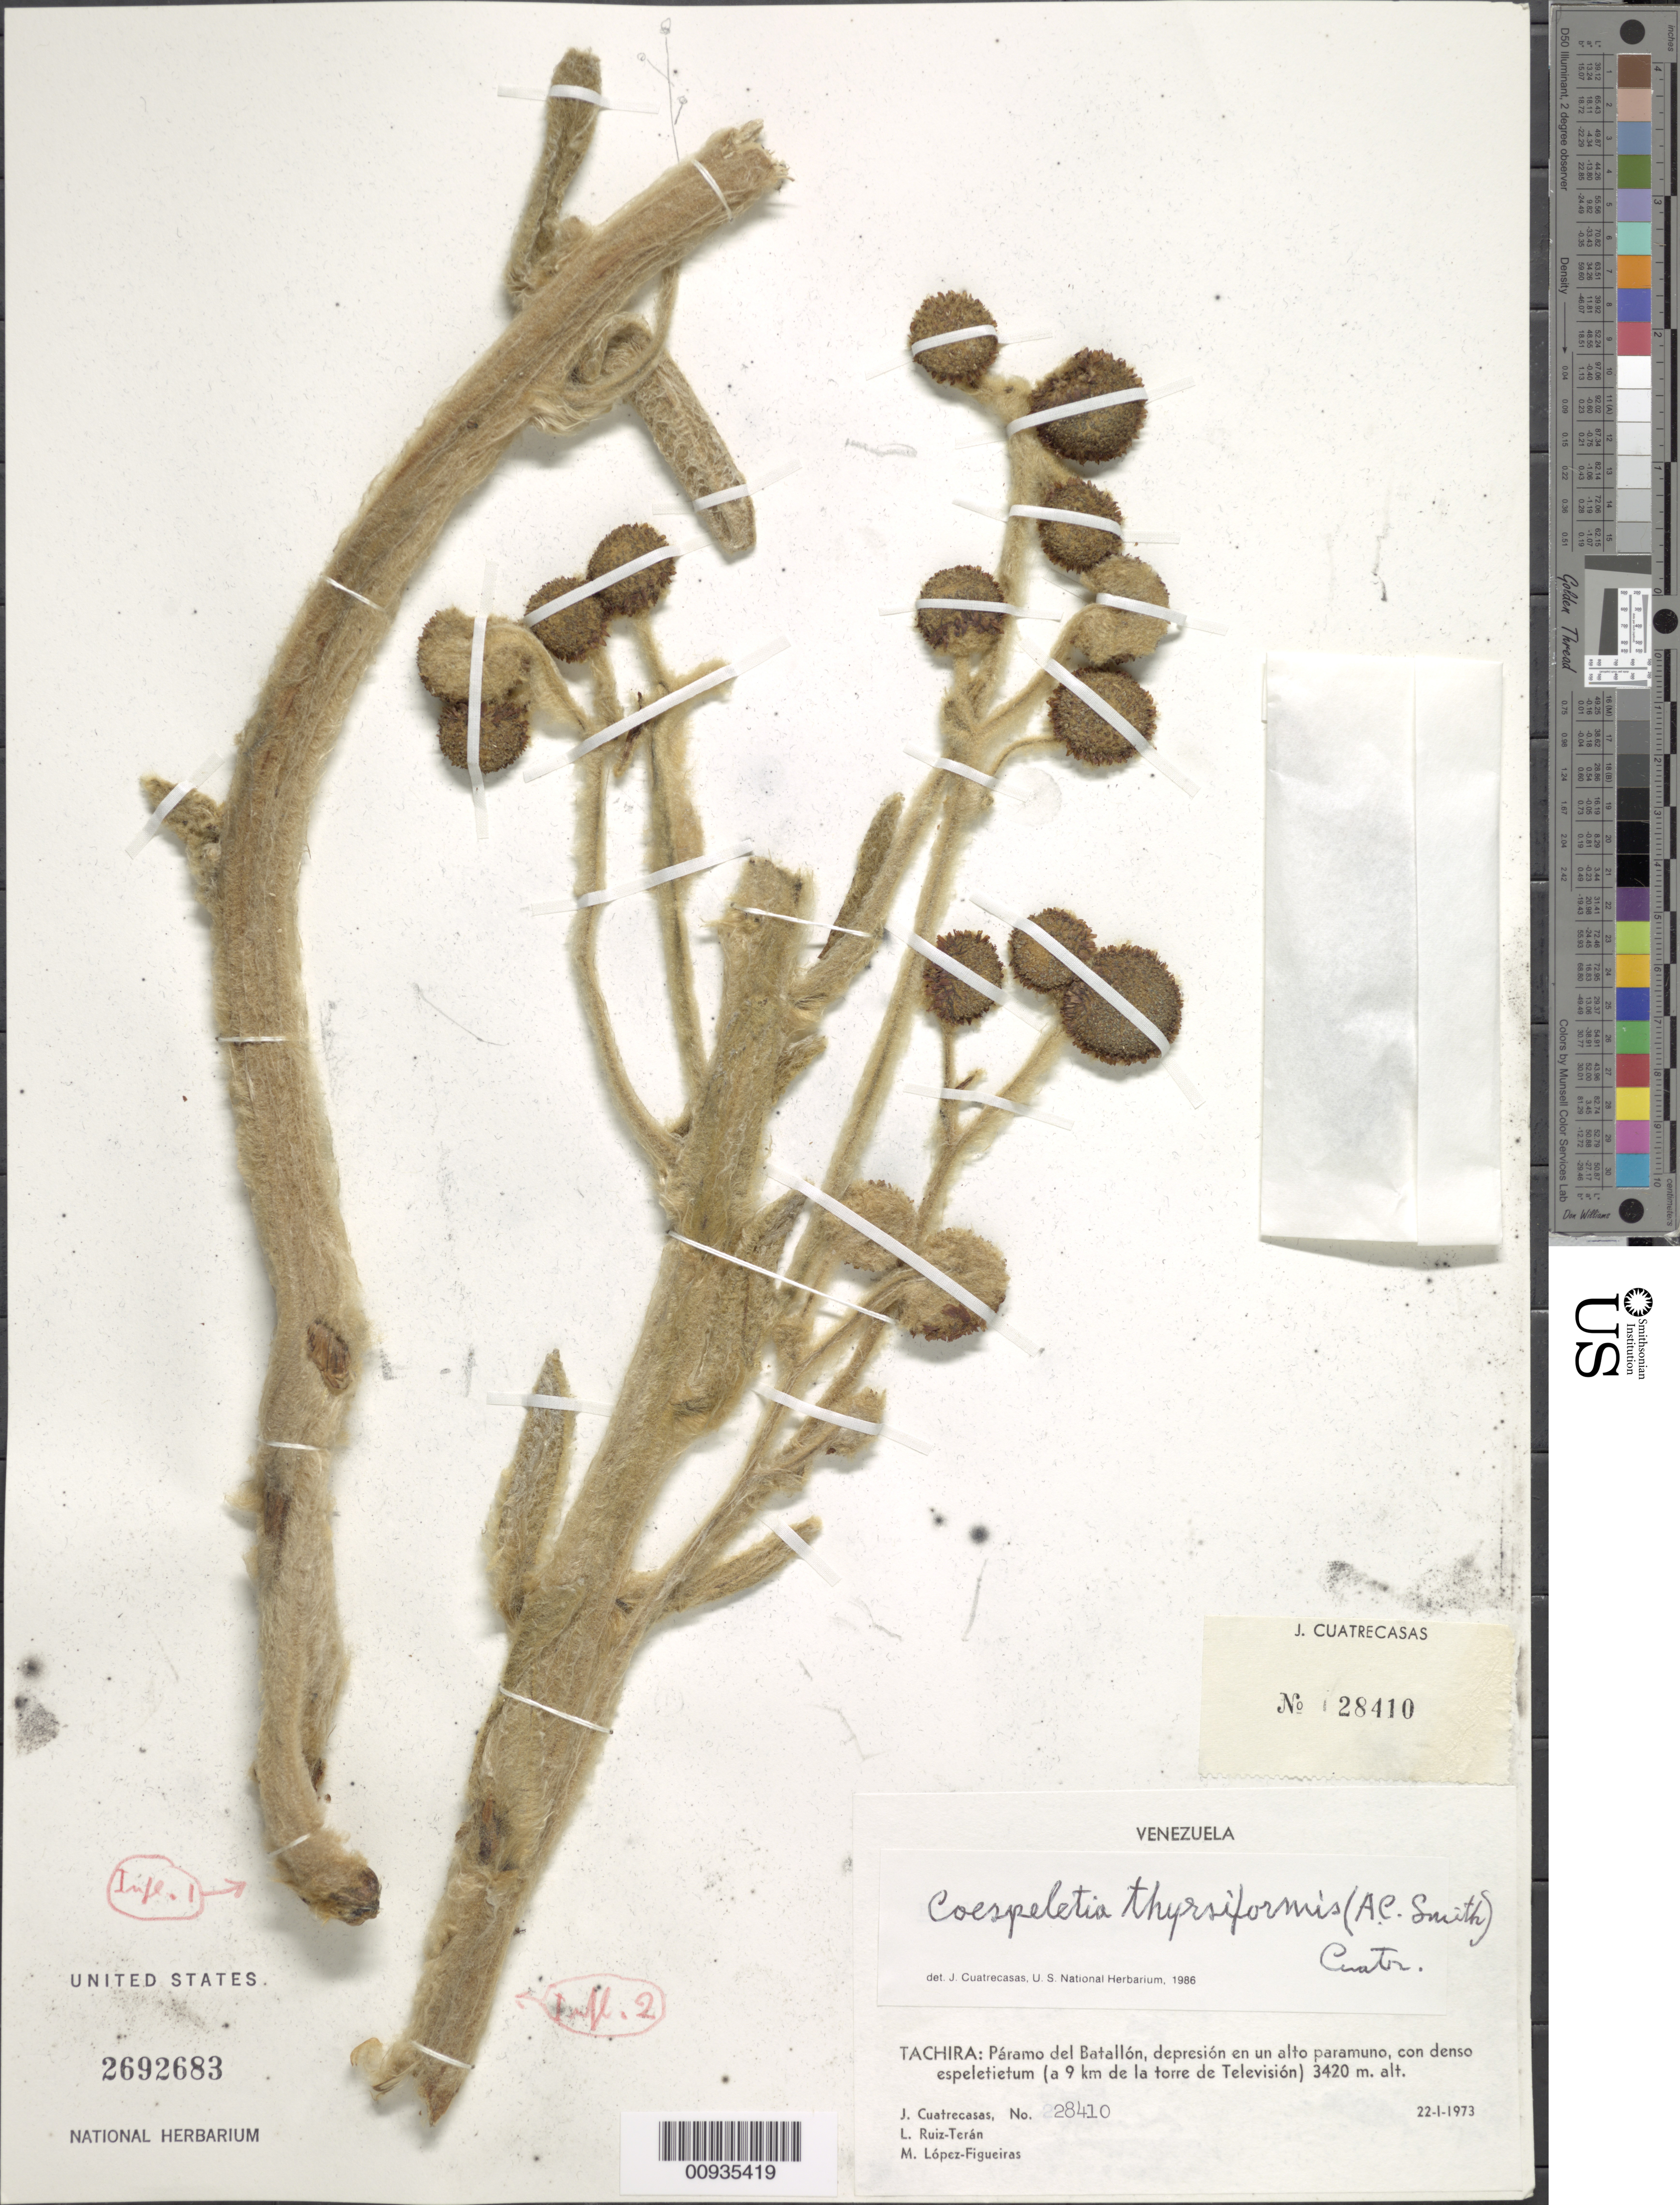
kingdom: Plantae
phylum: Tracheophyta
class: Magnoliopsida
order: Asterales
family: Asteraceae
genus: Coespeletia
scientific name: Coespeletia thyrsiformis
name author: (A.C. Sm.) Cuatrec.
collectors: J. Cuatrecasas, L. E. Ruíz-Terán & M. López Figueiras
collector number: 28410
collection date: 1973-01-22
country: Venezuela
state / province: Tachira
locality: Paramo del Batallon, depresion en un alto paramuno, con denso espeletietum (a 9 km de la torre de Television)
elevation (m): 3420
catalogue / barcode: US 2692683